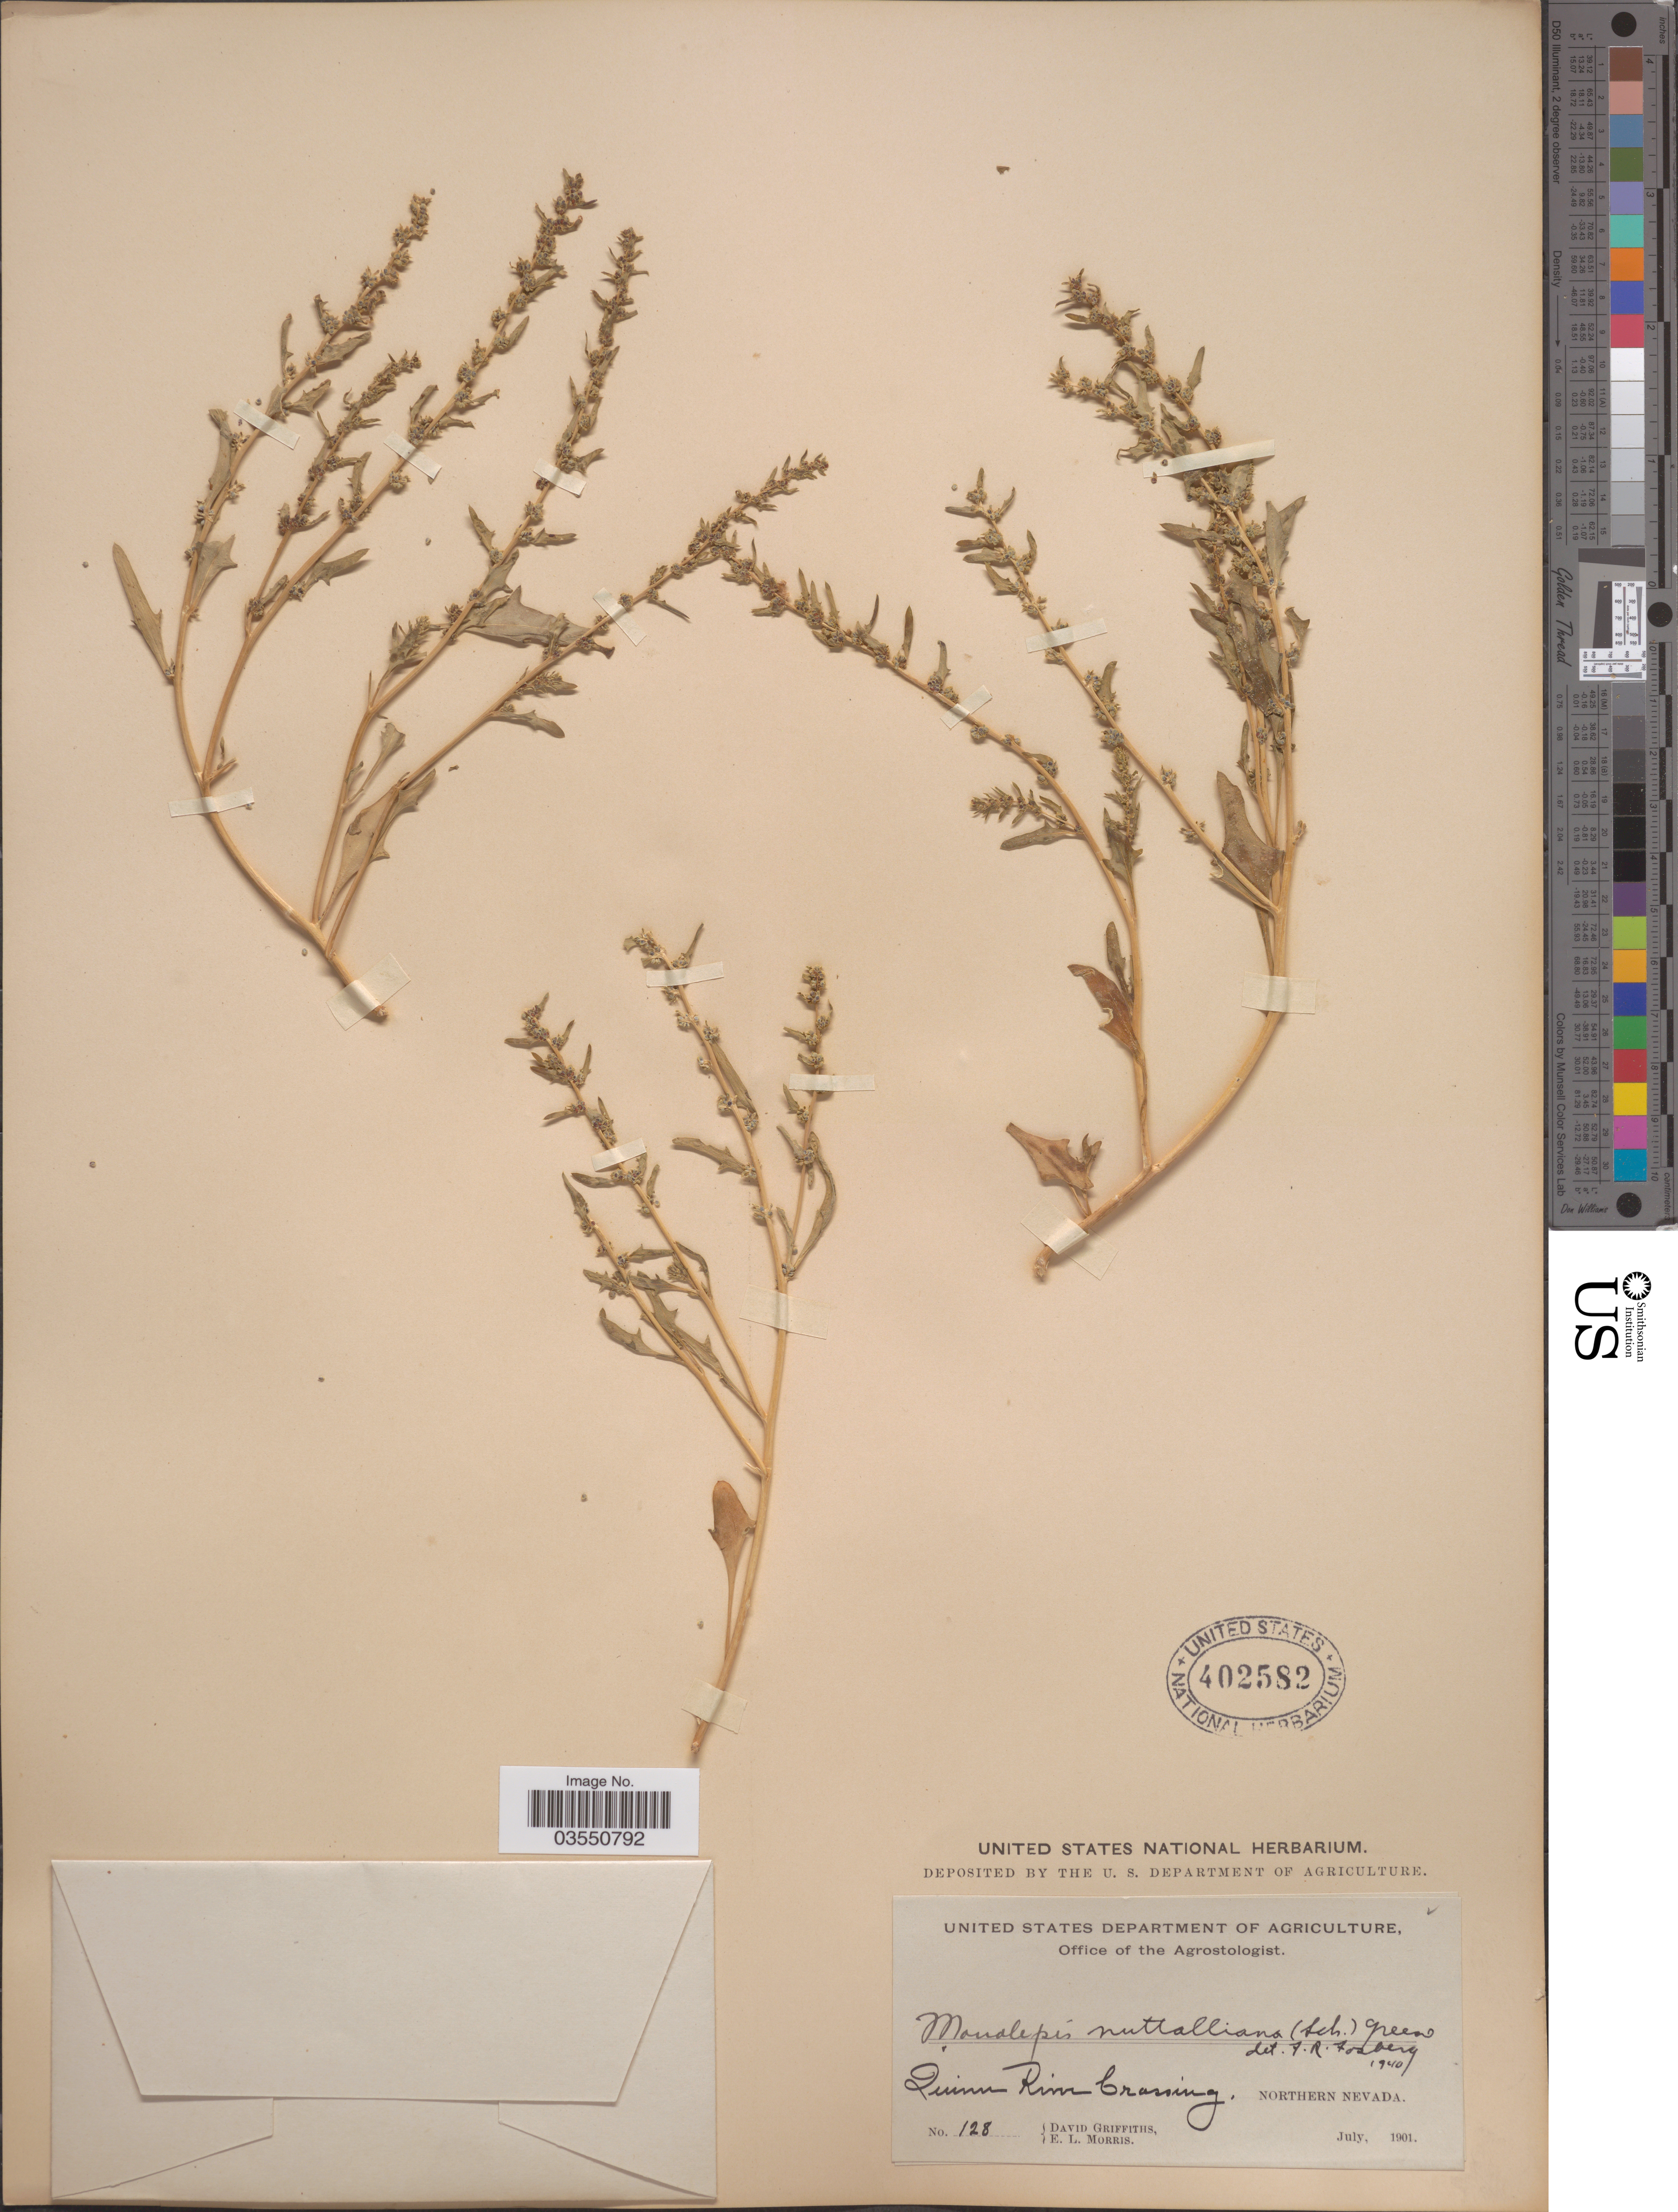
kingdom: Plantae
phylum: Tracheophyta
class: Magnoliopsida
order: Caryophyllales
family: Amaranthaceae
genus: Blitum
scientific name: Blitum nuttallianum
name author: Schult.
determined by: U.S. National Herbarium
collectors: D. Griffiths & E. Morris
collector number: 128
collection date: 1901-07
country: United States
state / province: Nevada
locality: Quinn River Crossing, Northern Nevada.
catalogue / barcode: US 402582